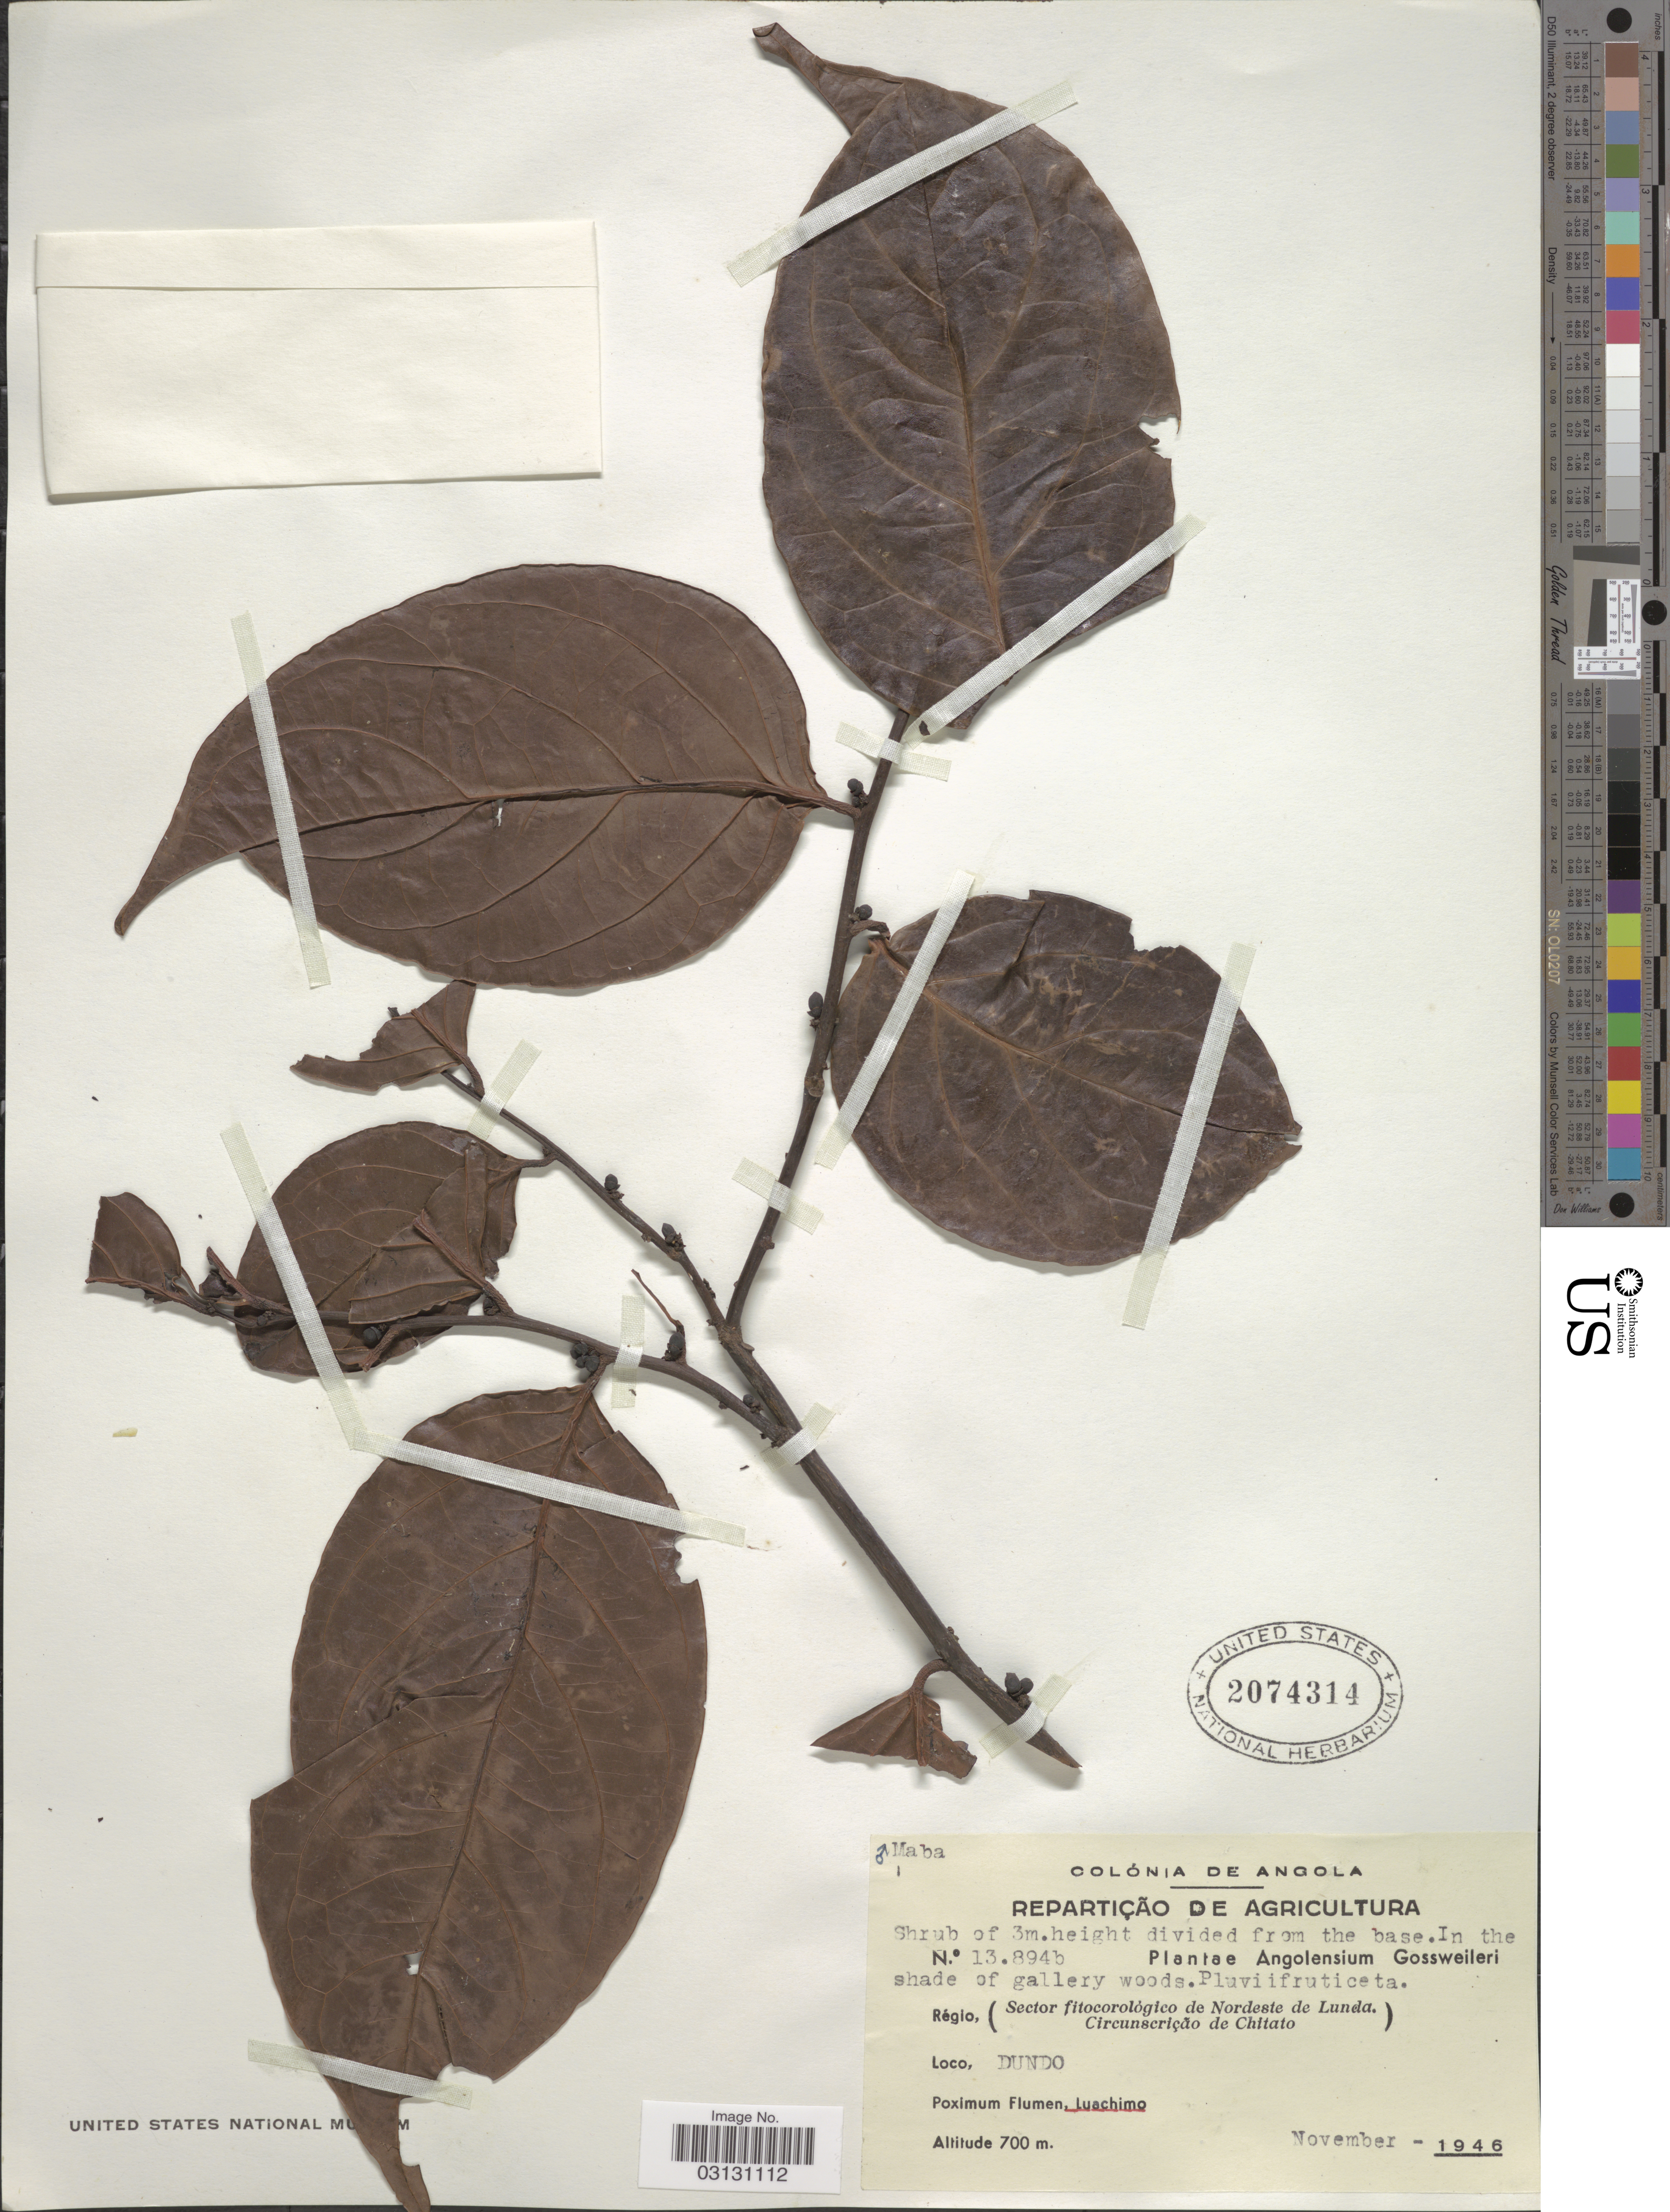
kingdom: Plantae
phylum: Tracheophyta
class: Magnoliopsida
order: Ericales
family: Ebenaceae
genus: Diospyros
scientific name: Diospyros aturensis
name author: (Gürke) Letouzey & F. White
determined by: White, F.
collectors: -. Gossweiler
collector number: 13894b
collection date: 1946-11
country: Angola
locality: Régio, (Sector fitocorológico de Nordeste de Lunda. Circunscrição de Chitato). Dundo.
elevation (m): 700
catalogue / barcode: US 2074314